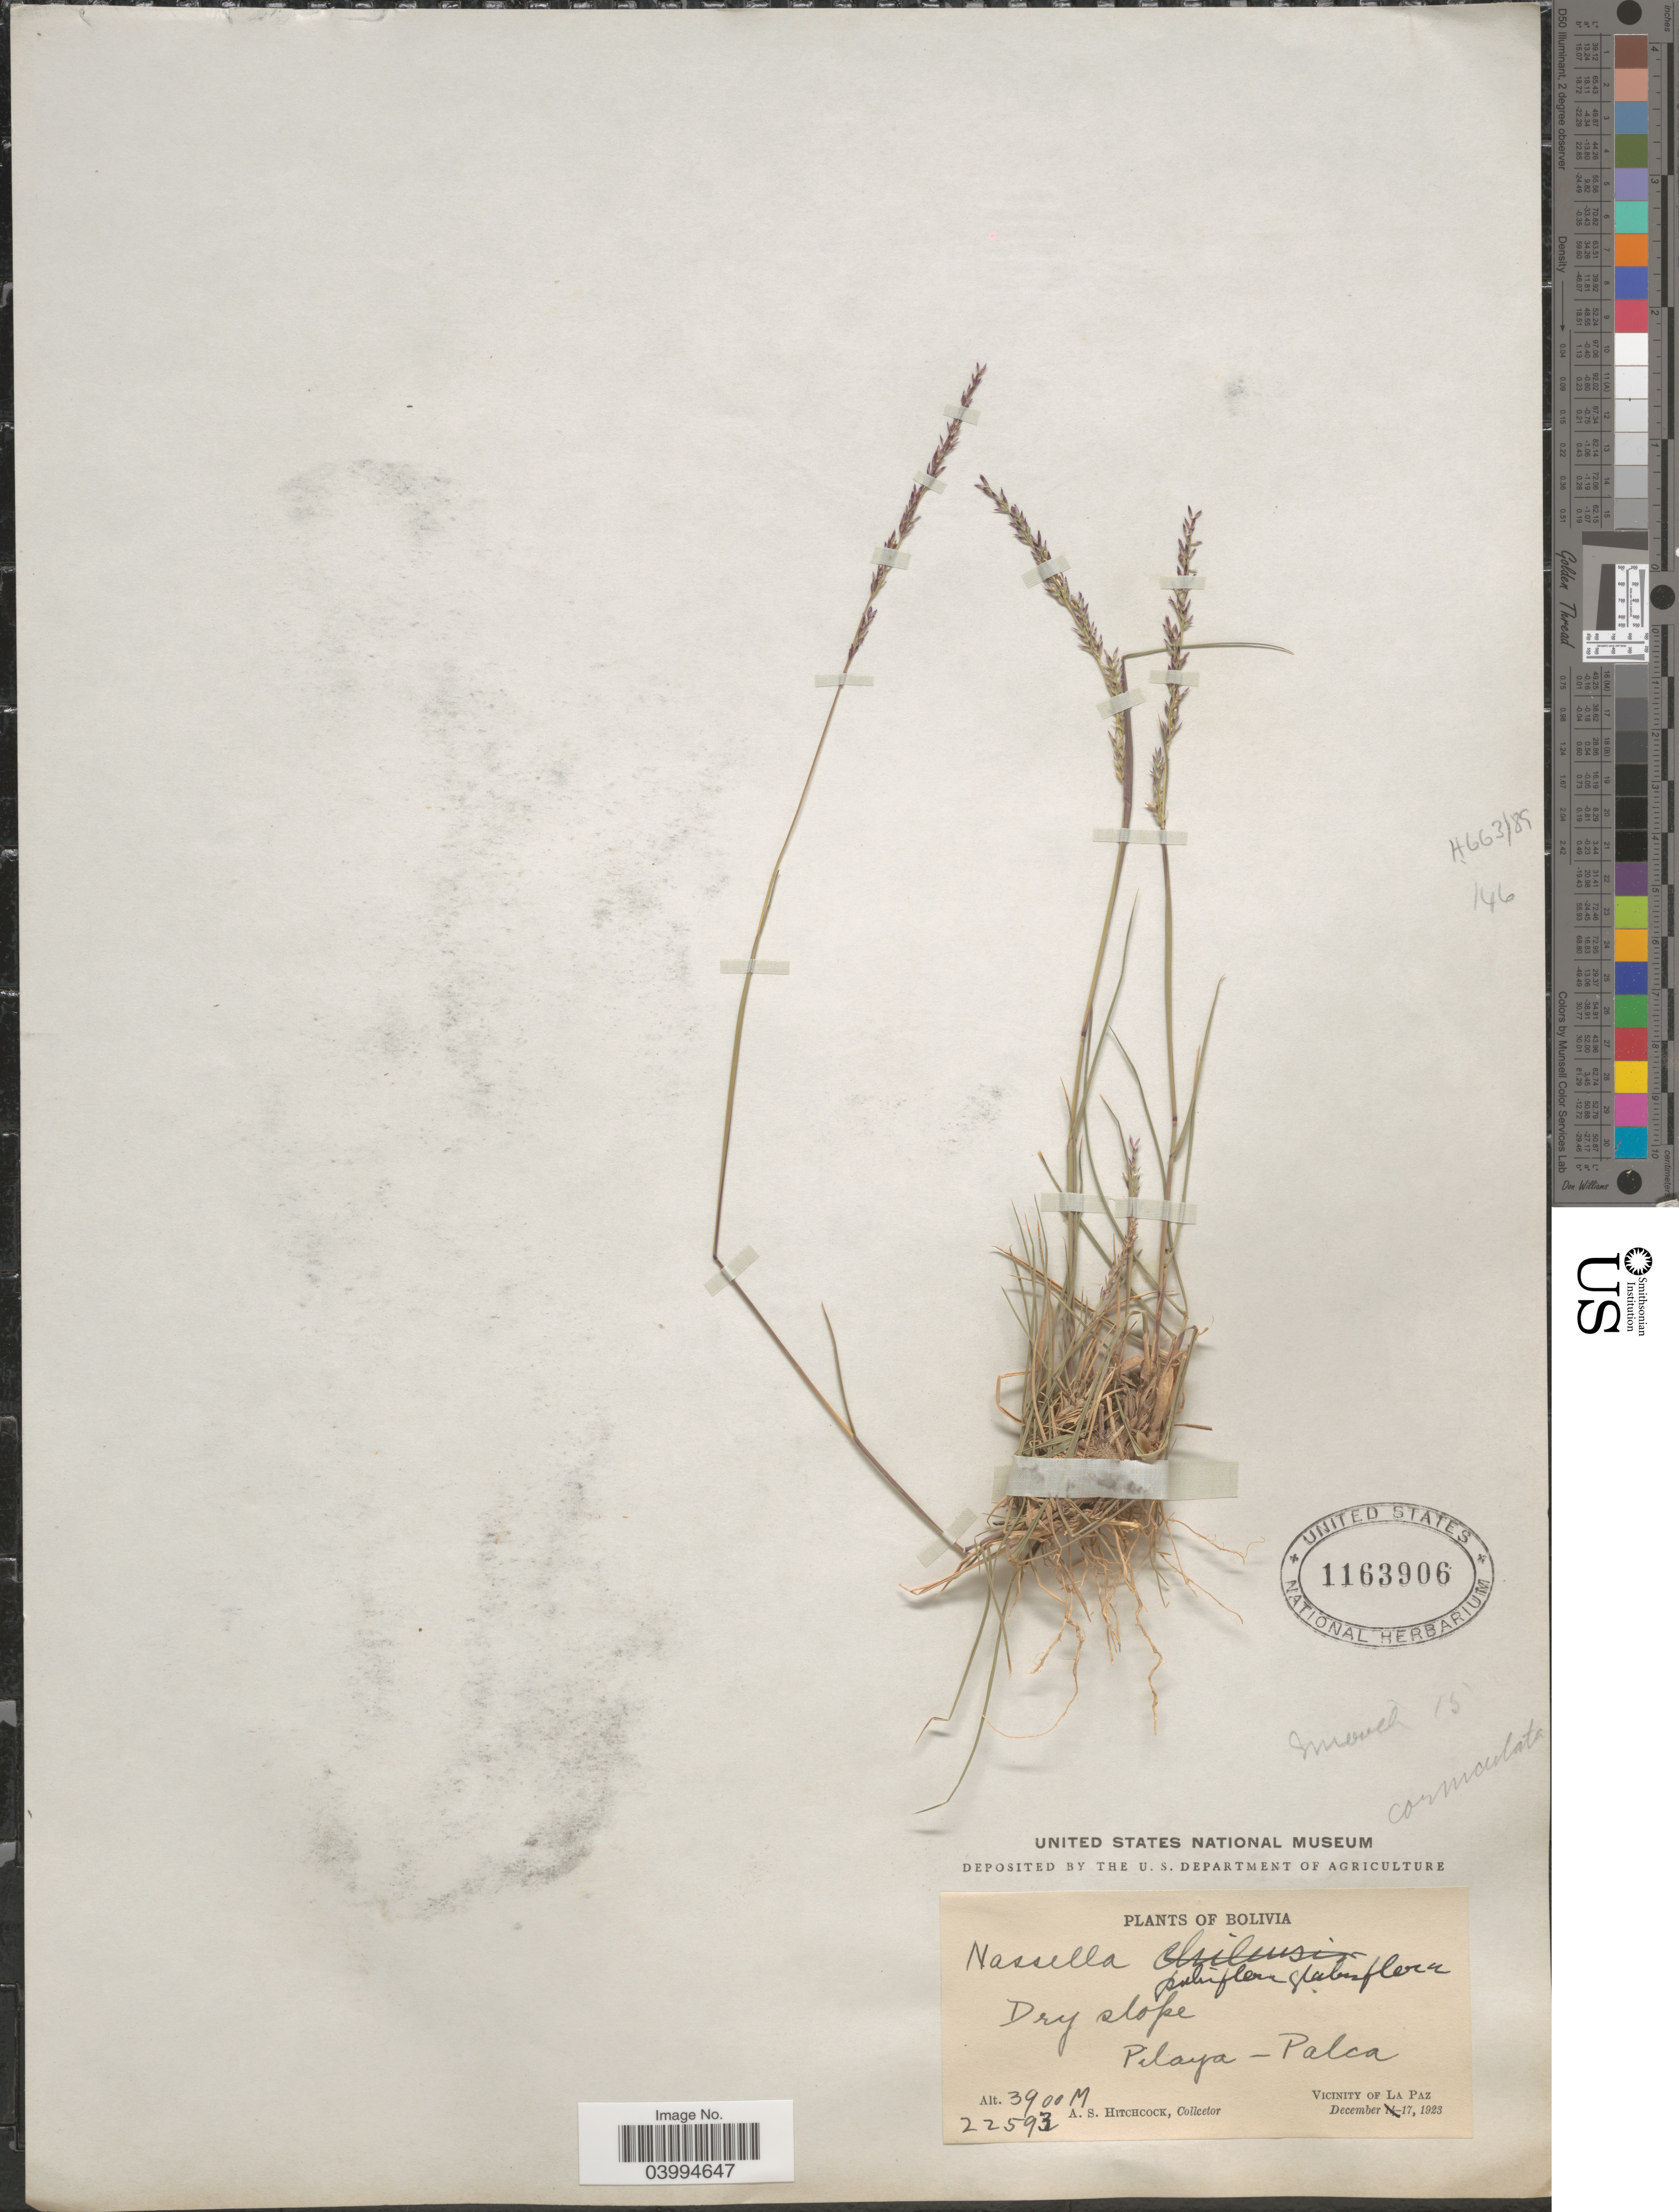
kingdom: Plantae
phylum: Tracheophyta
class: Liliopsida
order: Poales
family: Poaceae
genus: Nassella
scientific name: Nassella pubiflora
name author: (Trin. & Rupr.) É. Desv.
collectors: A. S. Hitchcock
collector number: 22593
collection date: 1923-12-17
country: Bolivia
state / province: La Paz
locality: Pilaya - Palca. Vicinity of La Paz.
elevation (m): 3900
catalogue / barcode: US 1163906